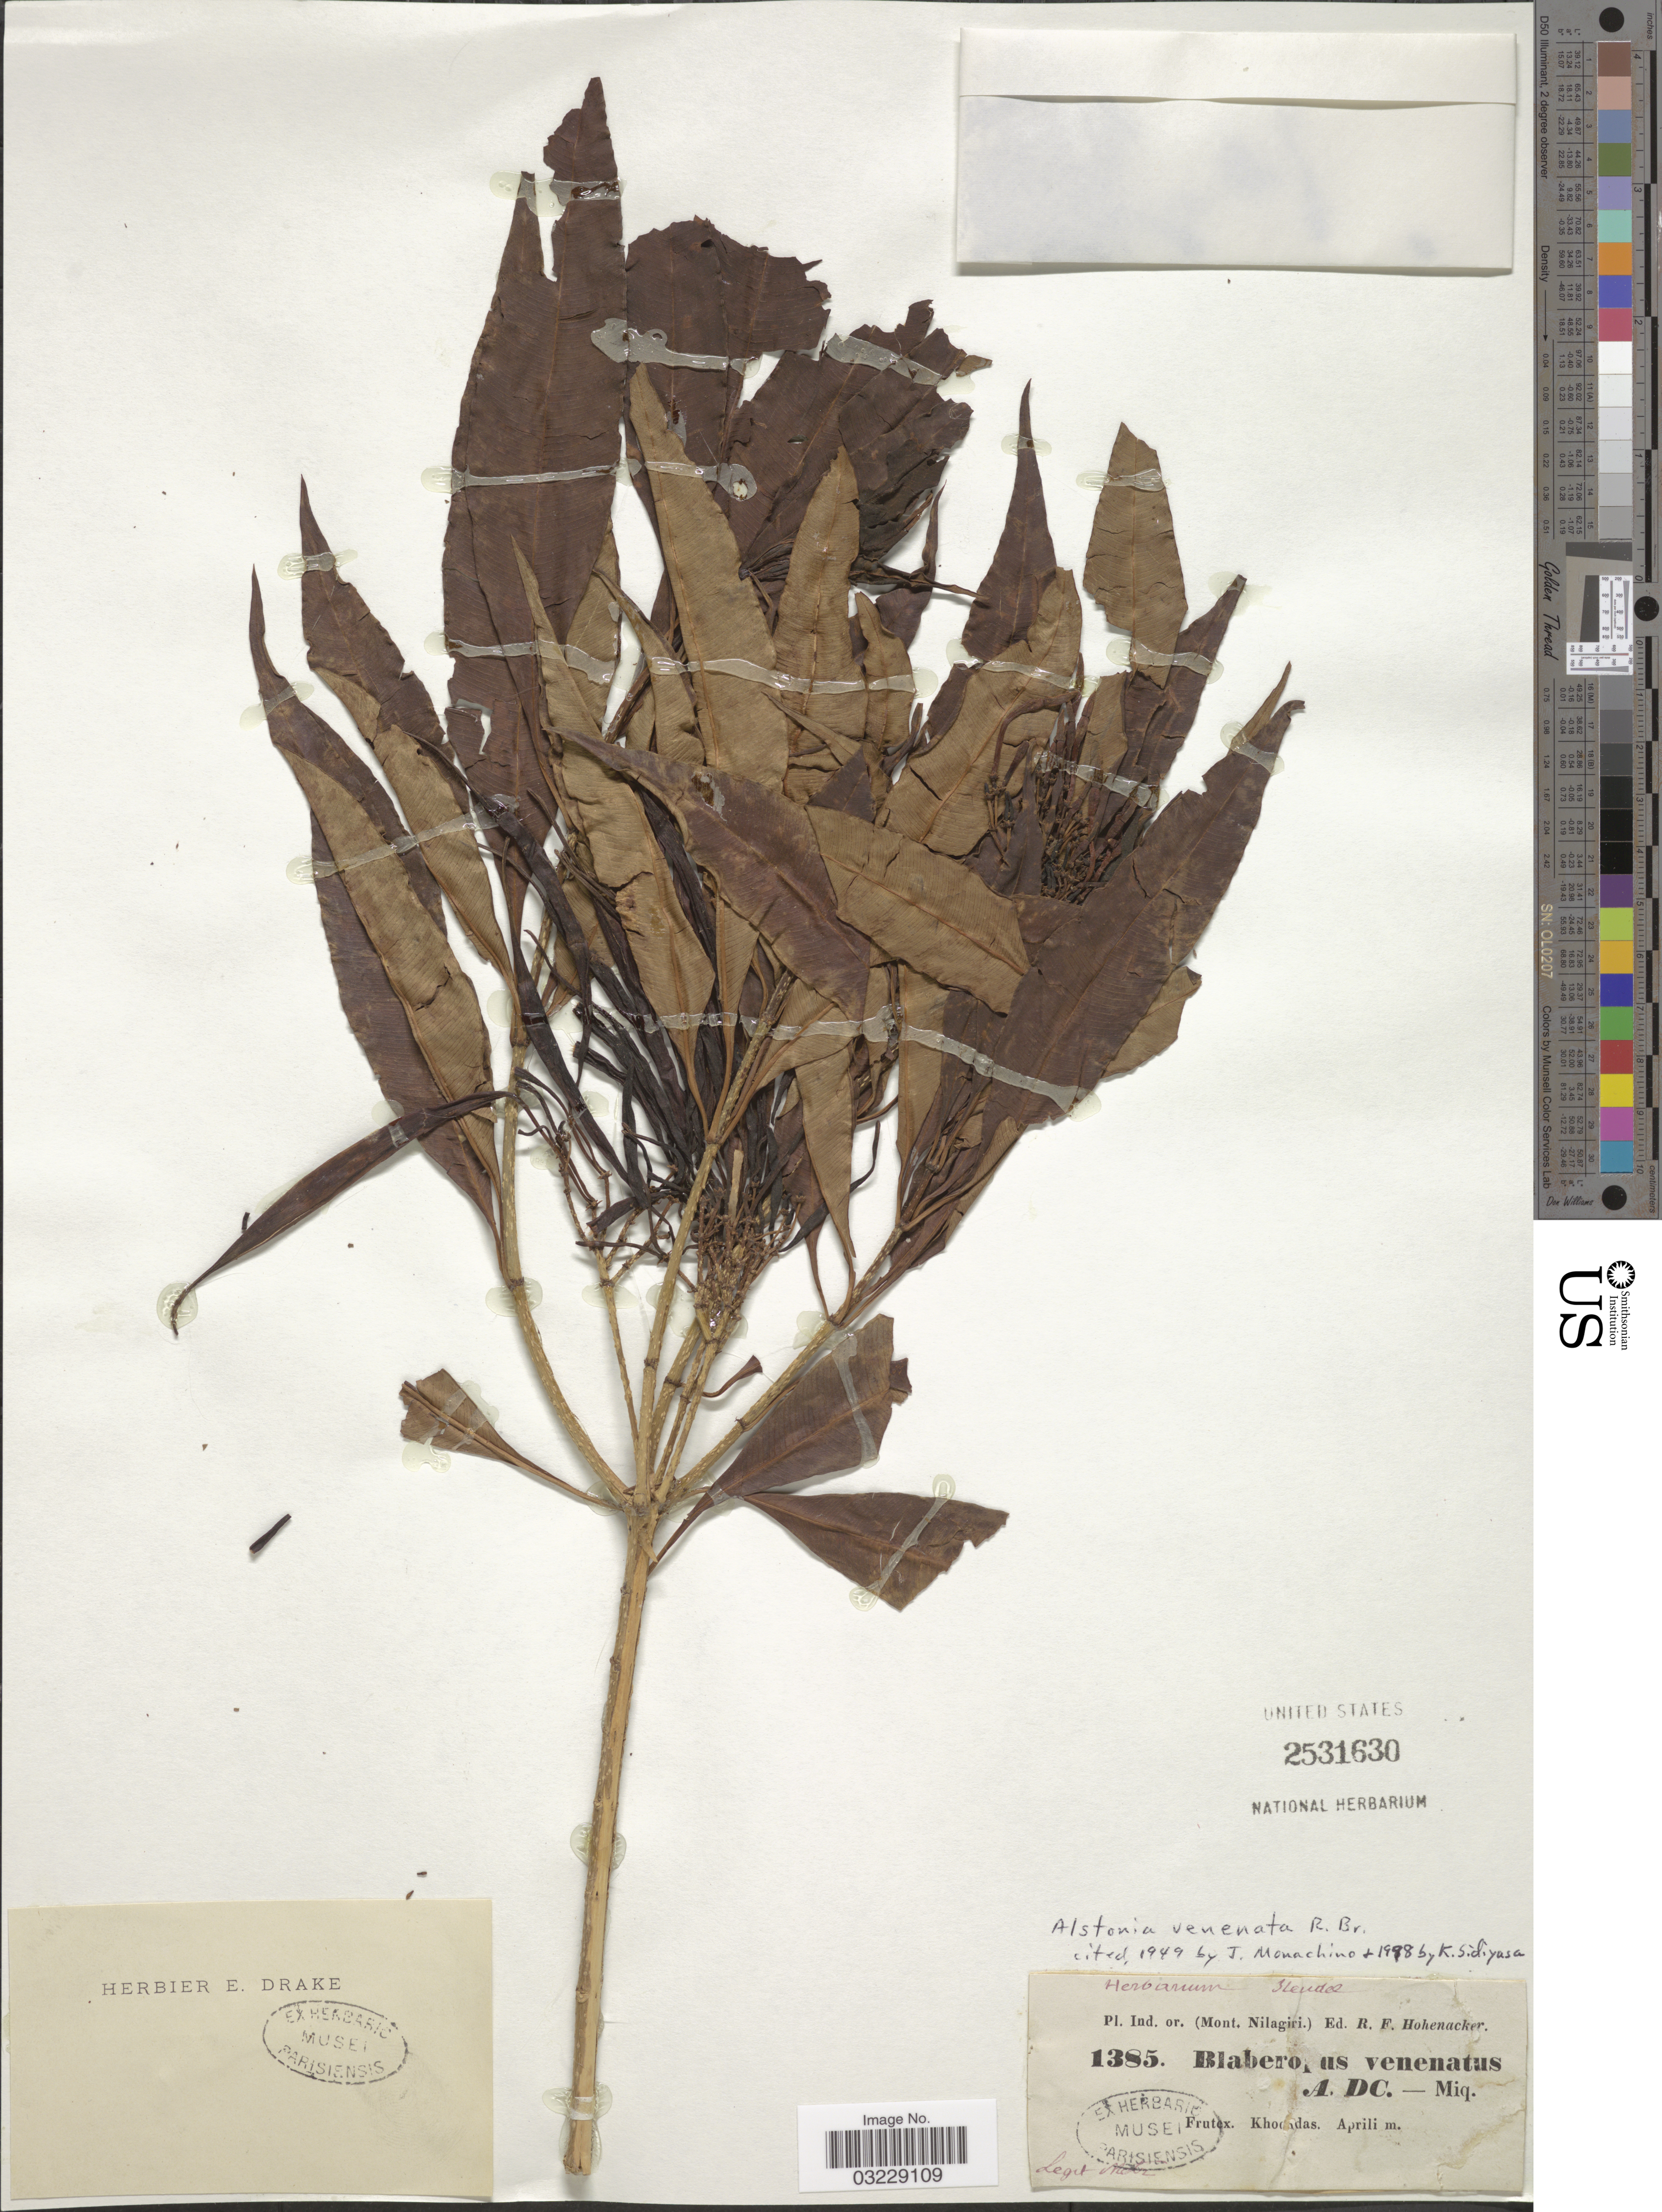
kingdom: Plantae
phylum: Tracheophyta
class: Magnoliopsida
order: Gentianales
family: Apocynaceae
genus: Alstonia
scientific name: Alstonia venenata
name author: R. Br.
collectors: -. Metz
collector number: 1385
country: India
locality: Ind. or. (Mont. Nilagiri). Kho [illegible text]das.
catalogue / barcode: US 2531630